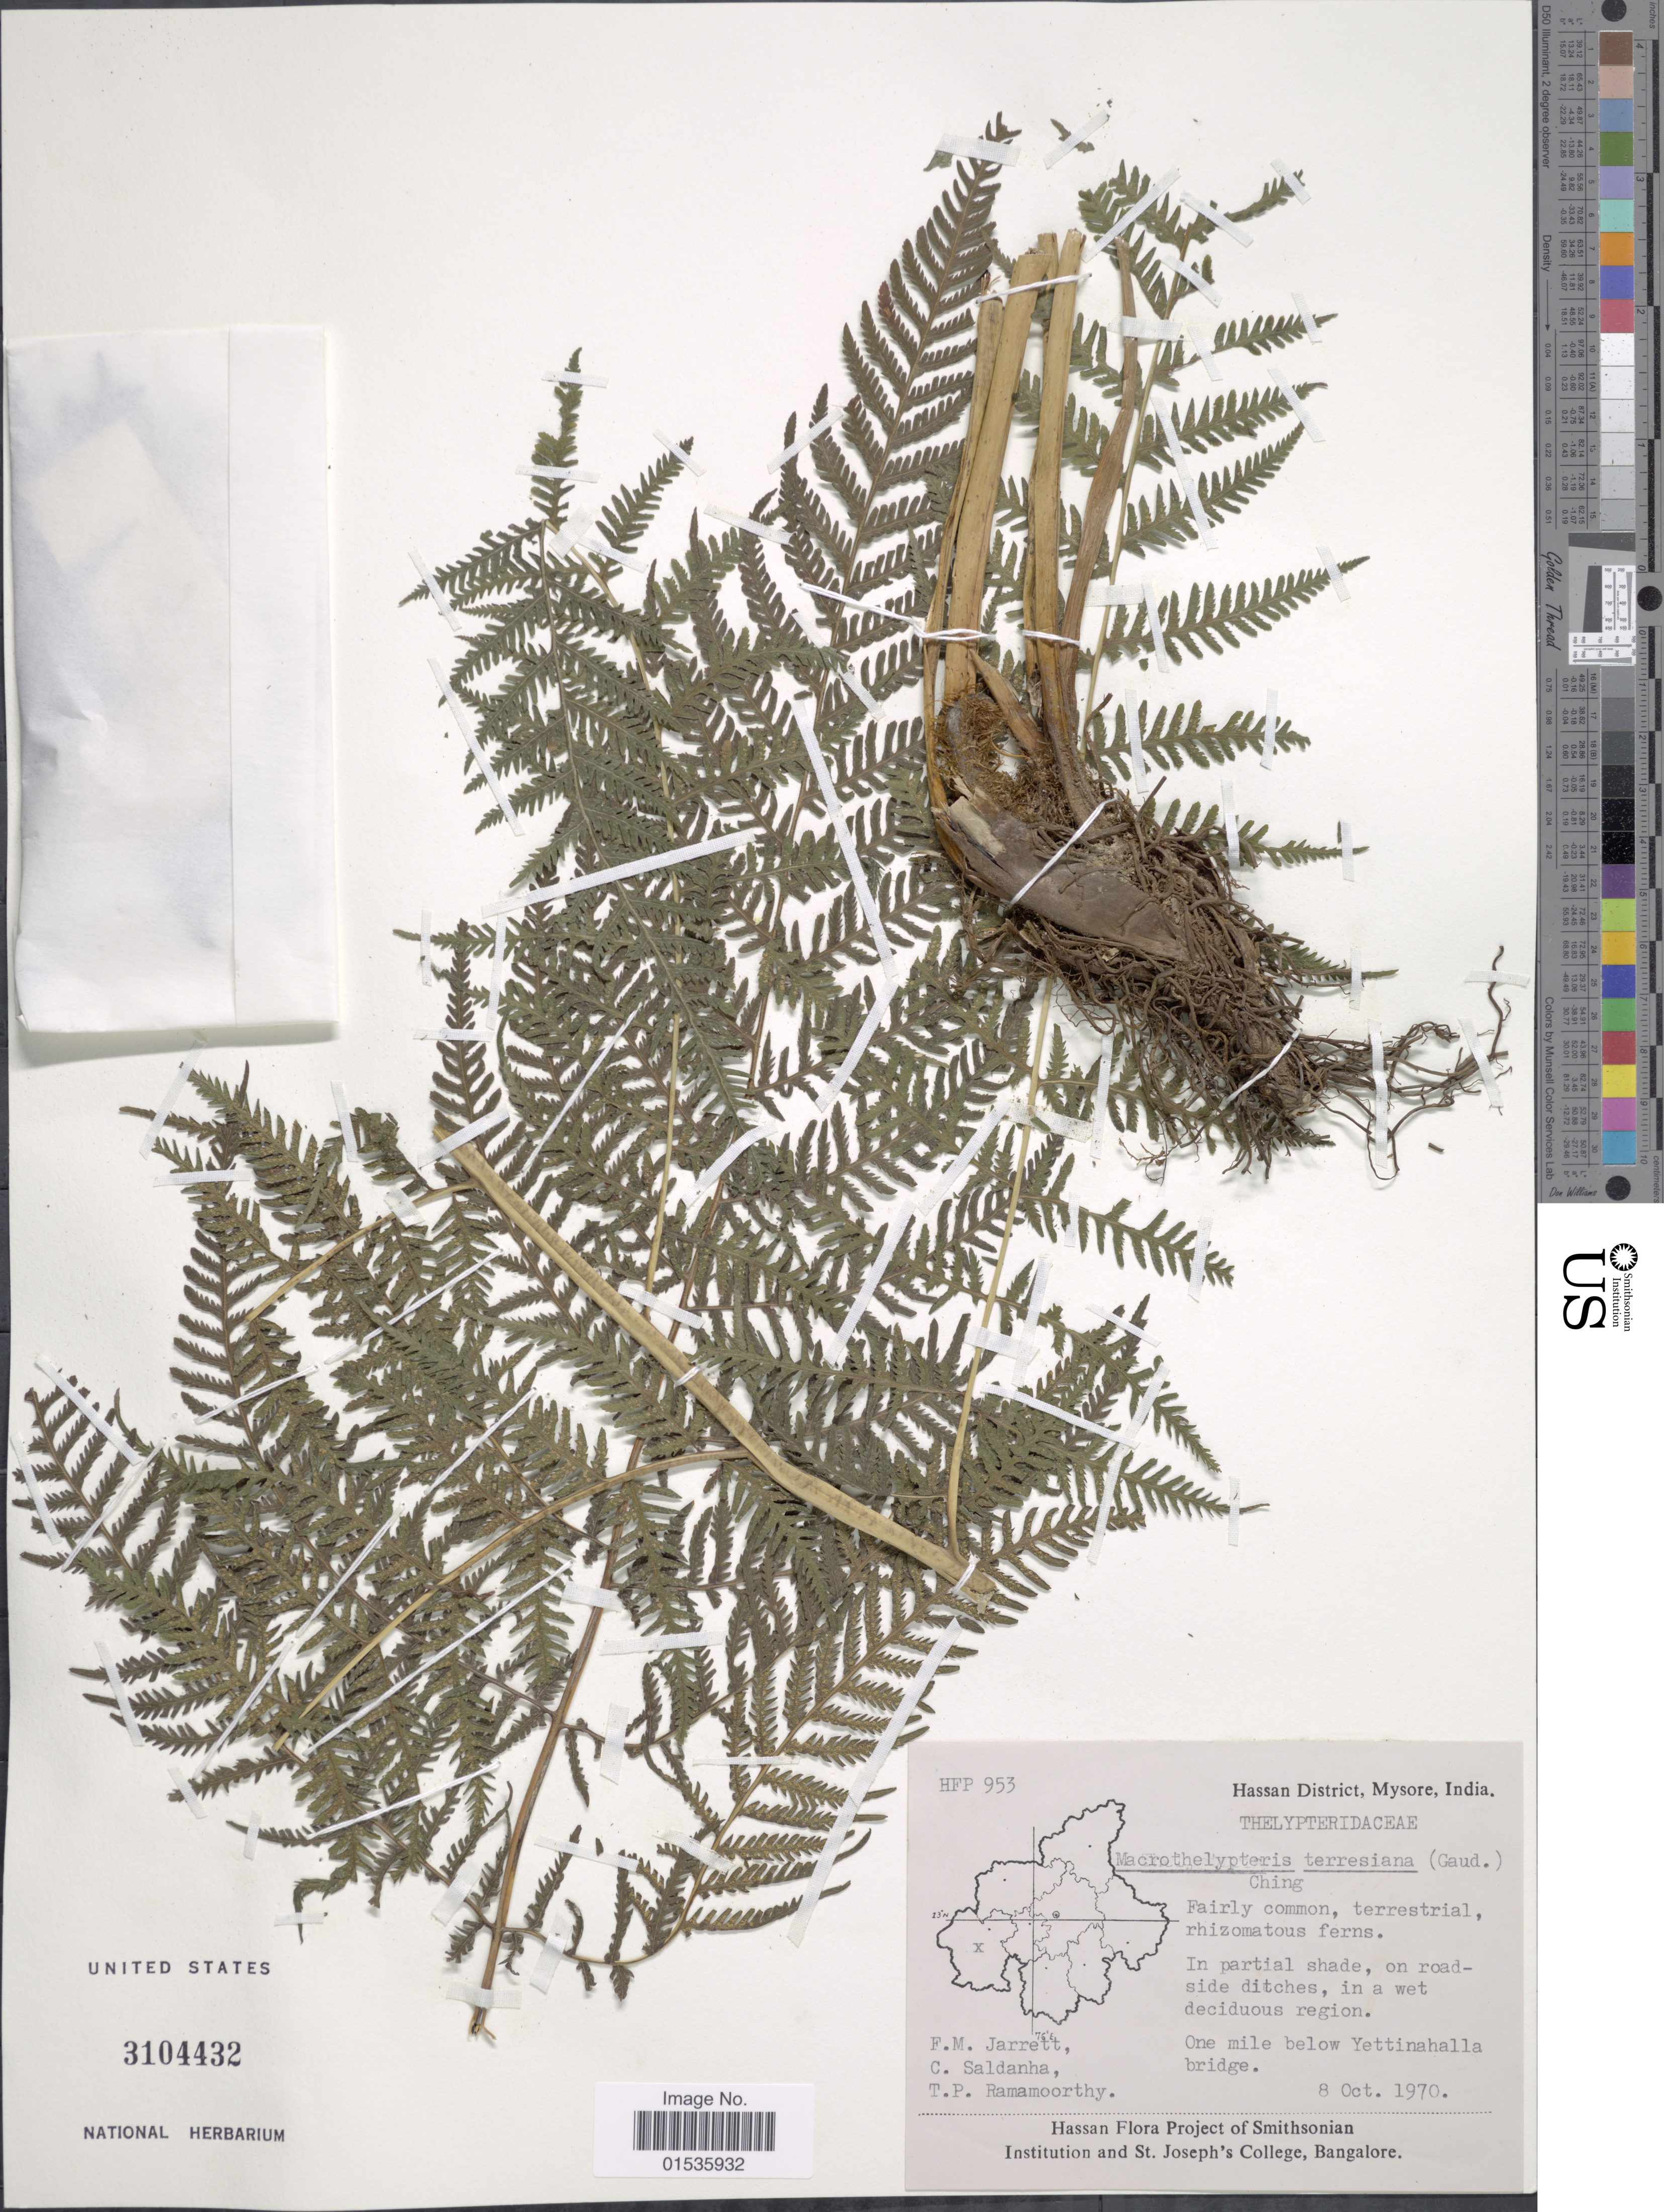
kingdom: Plantae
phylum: Tracheophyta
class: Polypodiopsida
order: Polypodiales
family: Thelypteridaceae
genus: Macrothelypteris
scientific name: Macrothelypteris torresiana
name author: (Gaudich.) Ching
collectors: F. M. Jarrett, C. Saldanha & T. P. Ramamoorthy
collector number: HFP953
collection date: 1970-10-08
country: India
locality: Hassan District, Mysore, India. One mile below Yettinahalla bridge.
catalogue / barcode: US 3104432